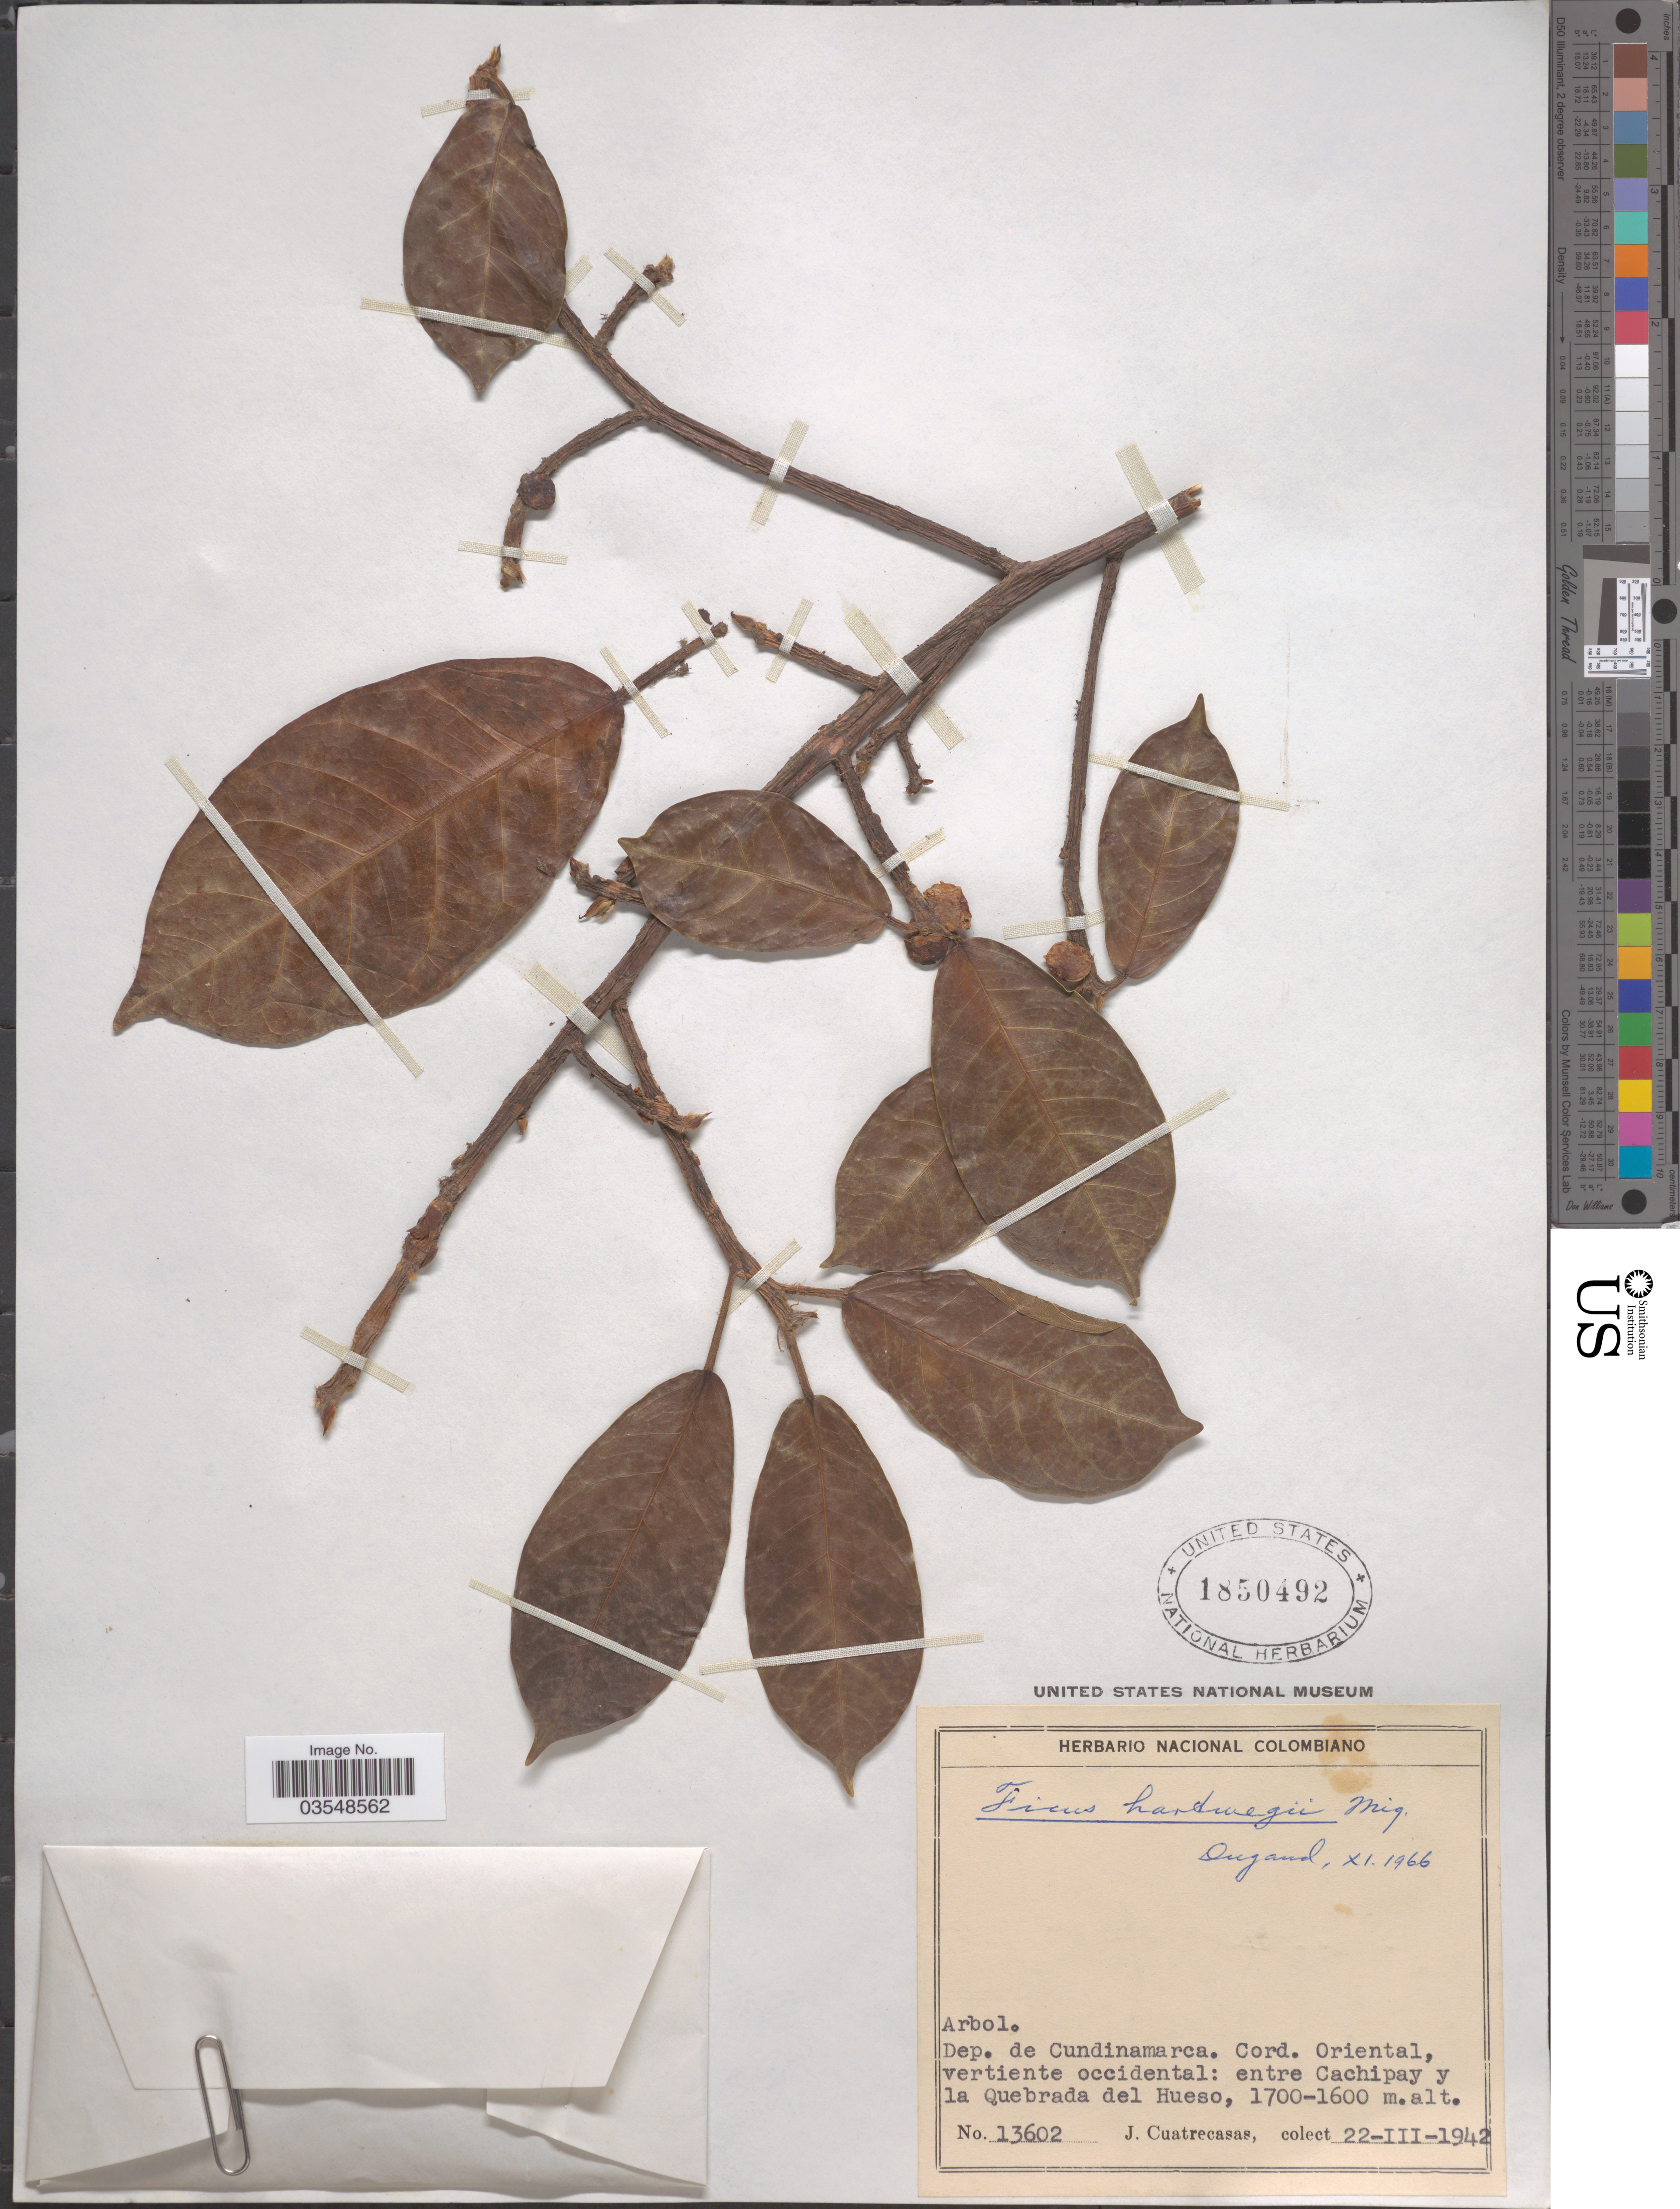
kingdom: Plantae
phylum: Tracheophyta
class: Magnoliopsida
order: Rosales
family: Moraceae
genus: Ficus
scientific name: Ficus hartwegii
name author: (Miq.) Miq.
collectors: J. Cuatrecasas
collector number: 13602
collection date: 1942-03-22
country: Colombia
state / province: Cundinamarca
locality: Dep. de Cundinamarca. Cord. Oriental, vertiente occidental: entre Cachipay y la Quebrada del Hueso.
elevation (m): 1600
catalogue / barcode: US 1850492